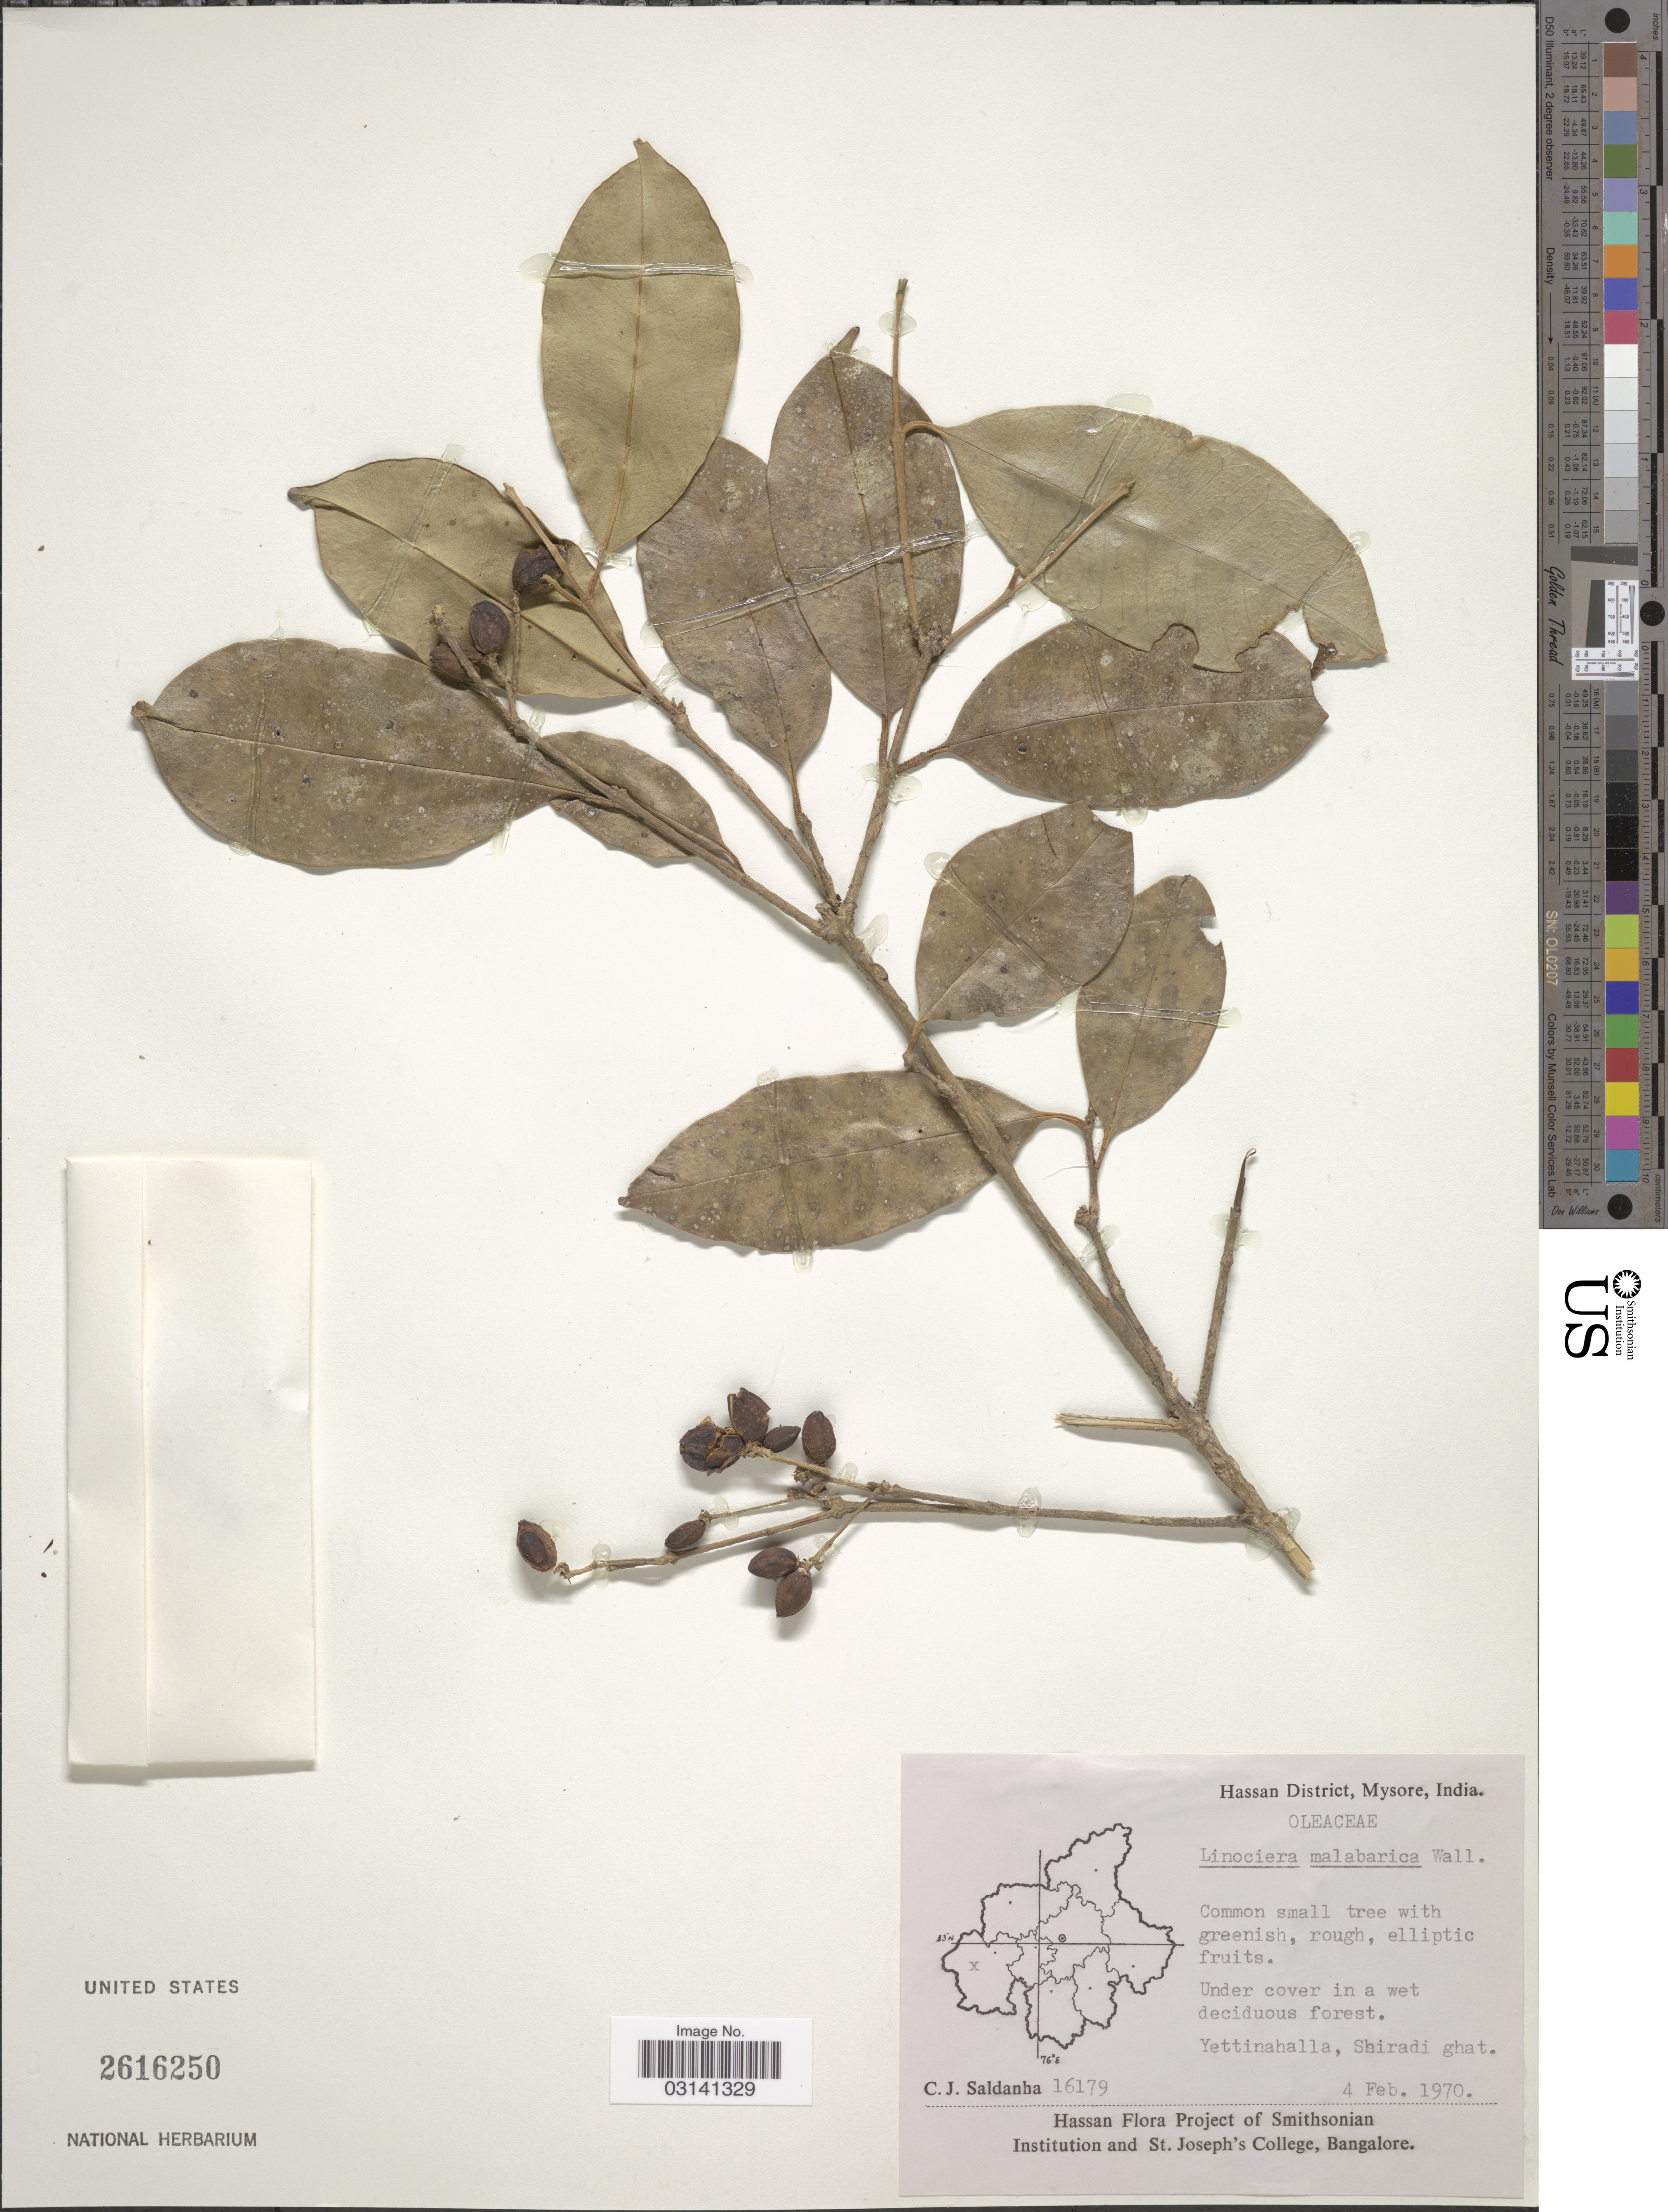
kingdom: Plantae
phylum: Tracheophyta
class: Magnoliopsida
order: Lamiales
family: Oleaceae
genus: Chionanthus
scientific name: Chionanthus mala-elengi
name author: (Dennst.) P.S. Green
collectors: C. J. Saldanha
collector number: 16179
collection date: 1970-02-04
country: India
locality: Hassan District, Mysore, Yettinahalla, Shiradi ghat.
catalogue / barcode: US 2616250